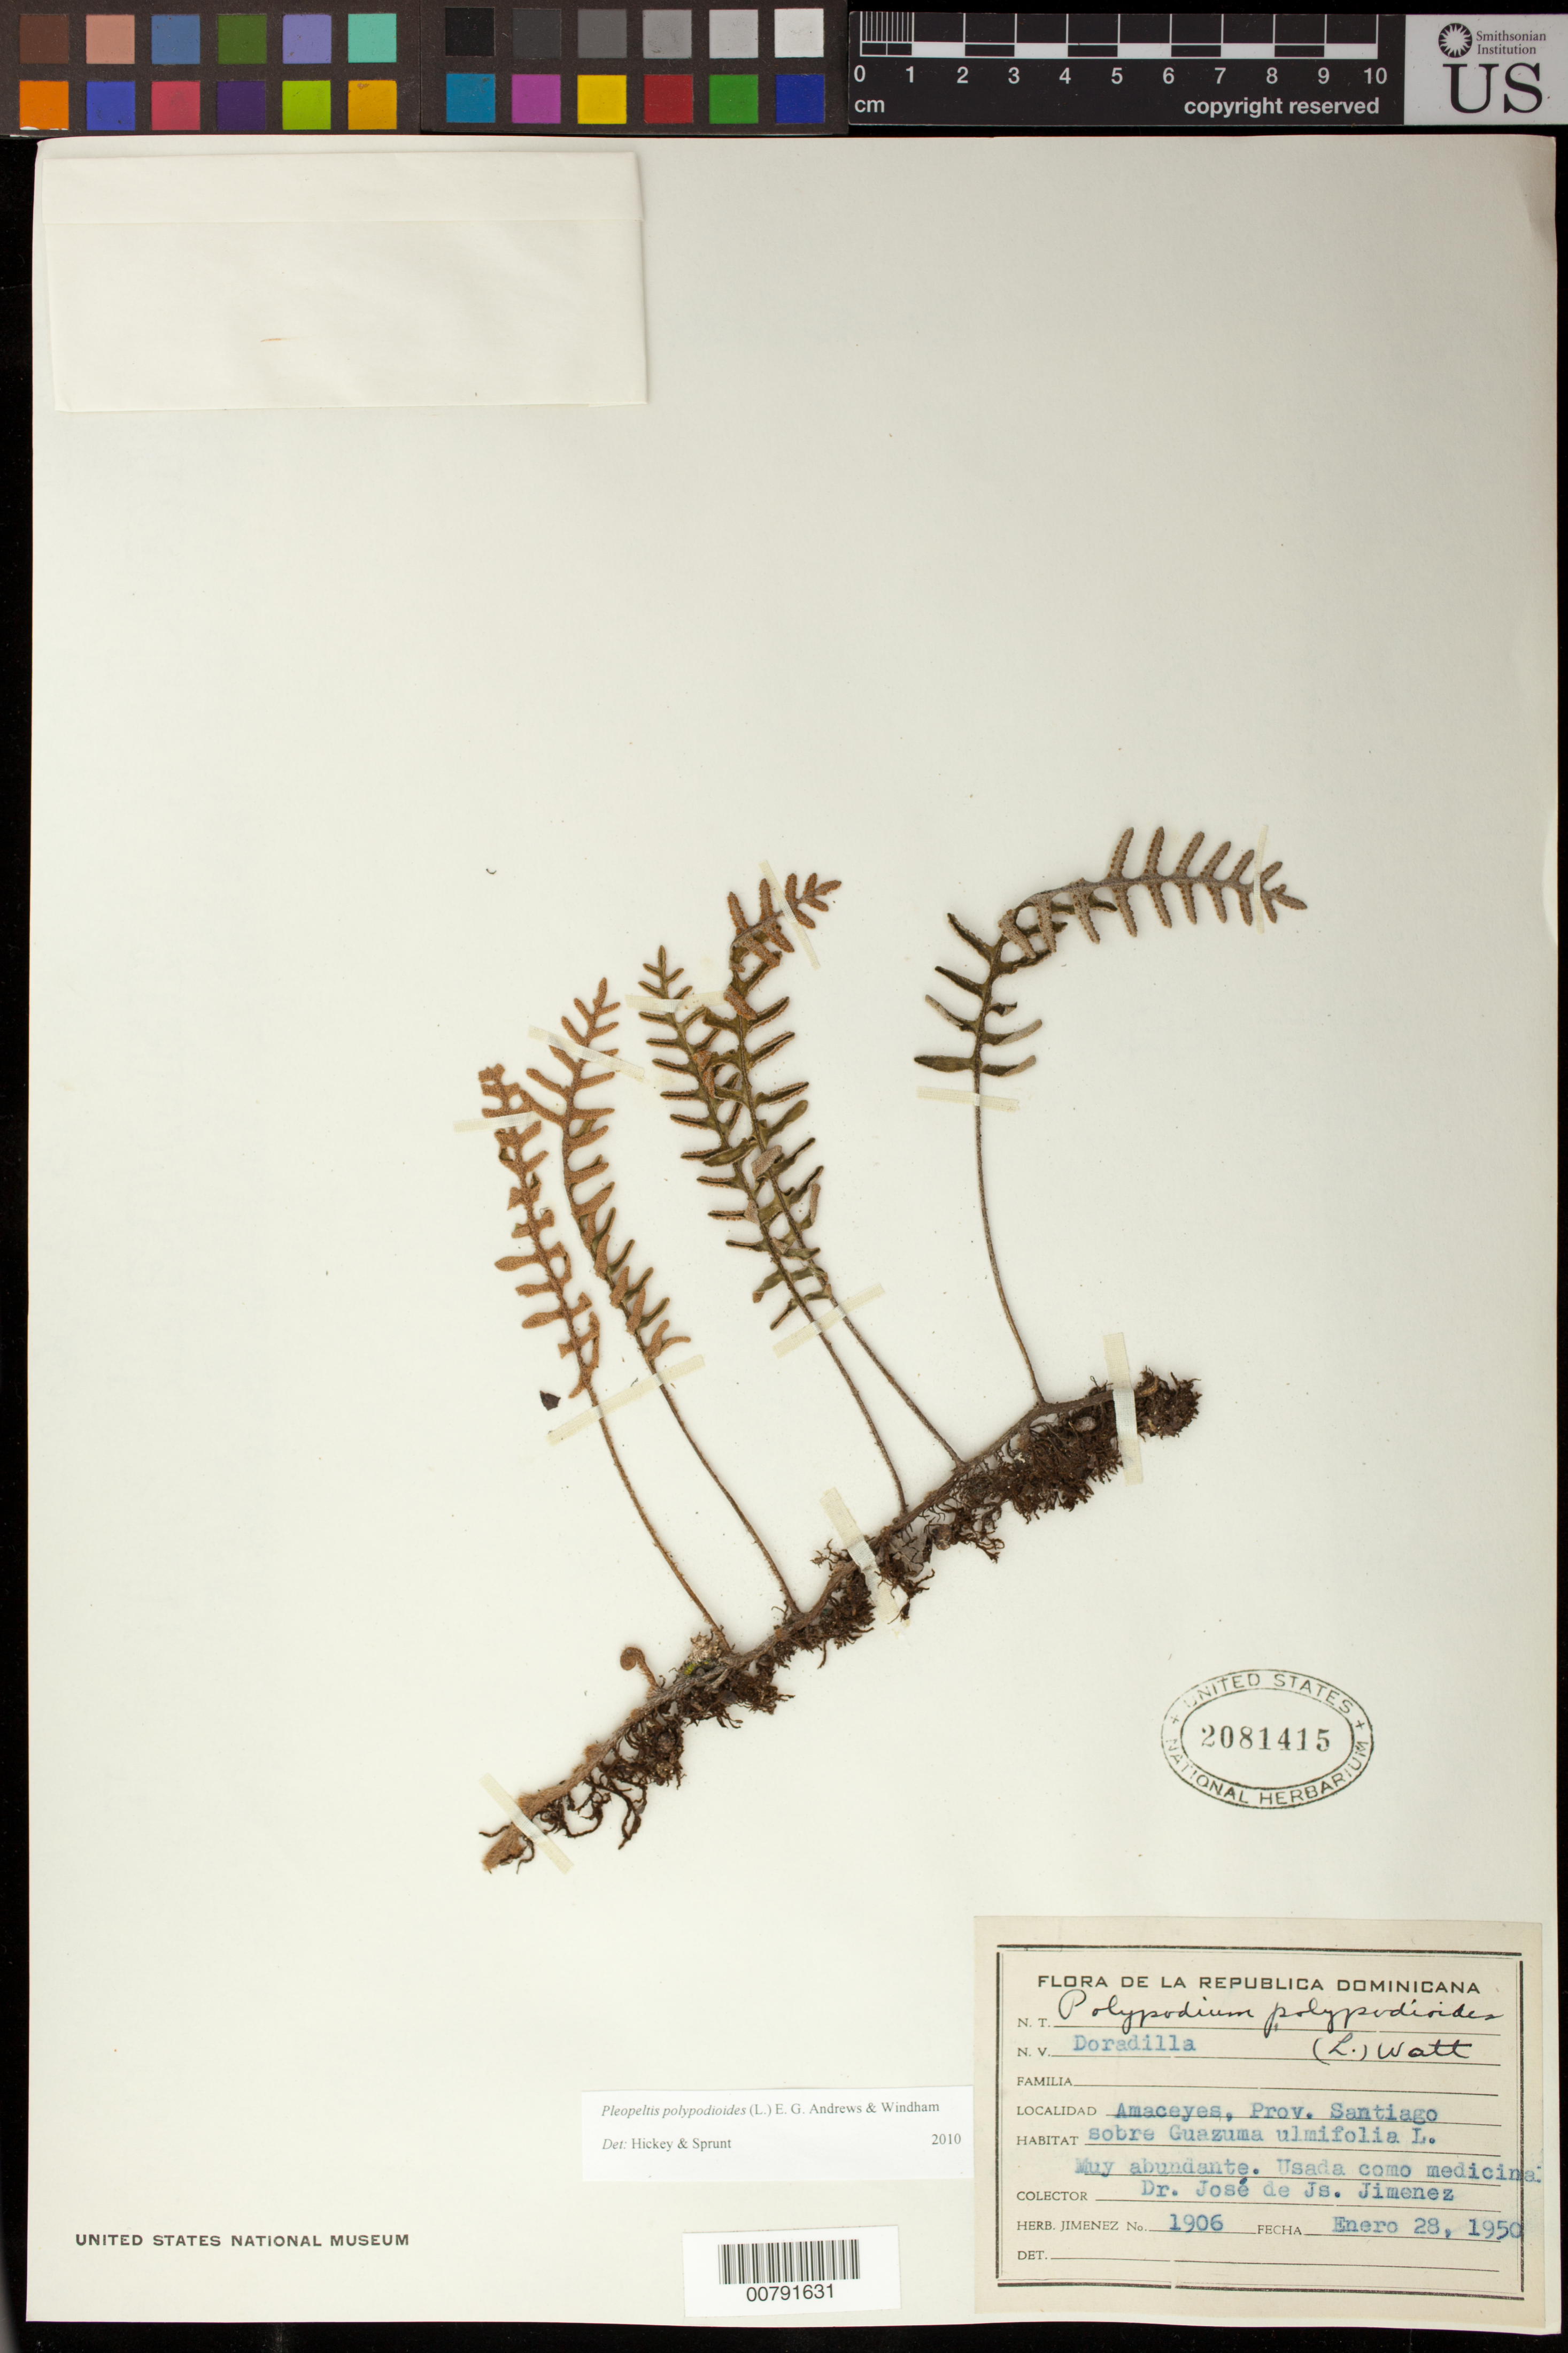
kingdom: Plantae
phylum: Tracheophyta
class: Polypodiopsida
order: Polypodiales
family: Polypodiaceae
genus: Pleopeltis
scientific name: Pleopeltis polypodioides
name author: (L.) E.G. Andrews & Windham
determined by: Hickey, R. J.; Sprunt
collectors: J. J. Jiménez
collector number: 1906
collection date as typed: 28 Jan 1950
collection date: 1950-01-28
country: Dominican Republic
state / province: Santiago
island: Hispaniola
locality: Amaceyes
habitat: Sobre Guazuma ulmifolia L.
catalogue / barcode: US 2081415